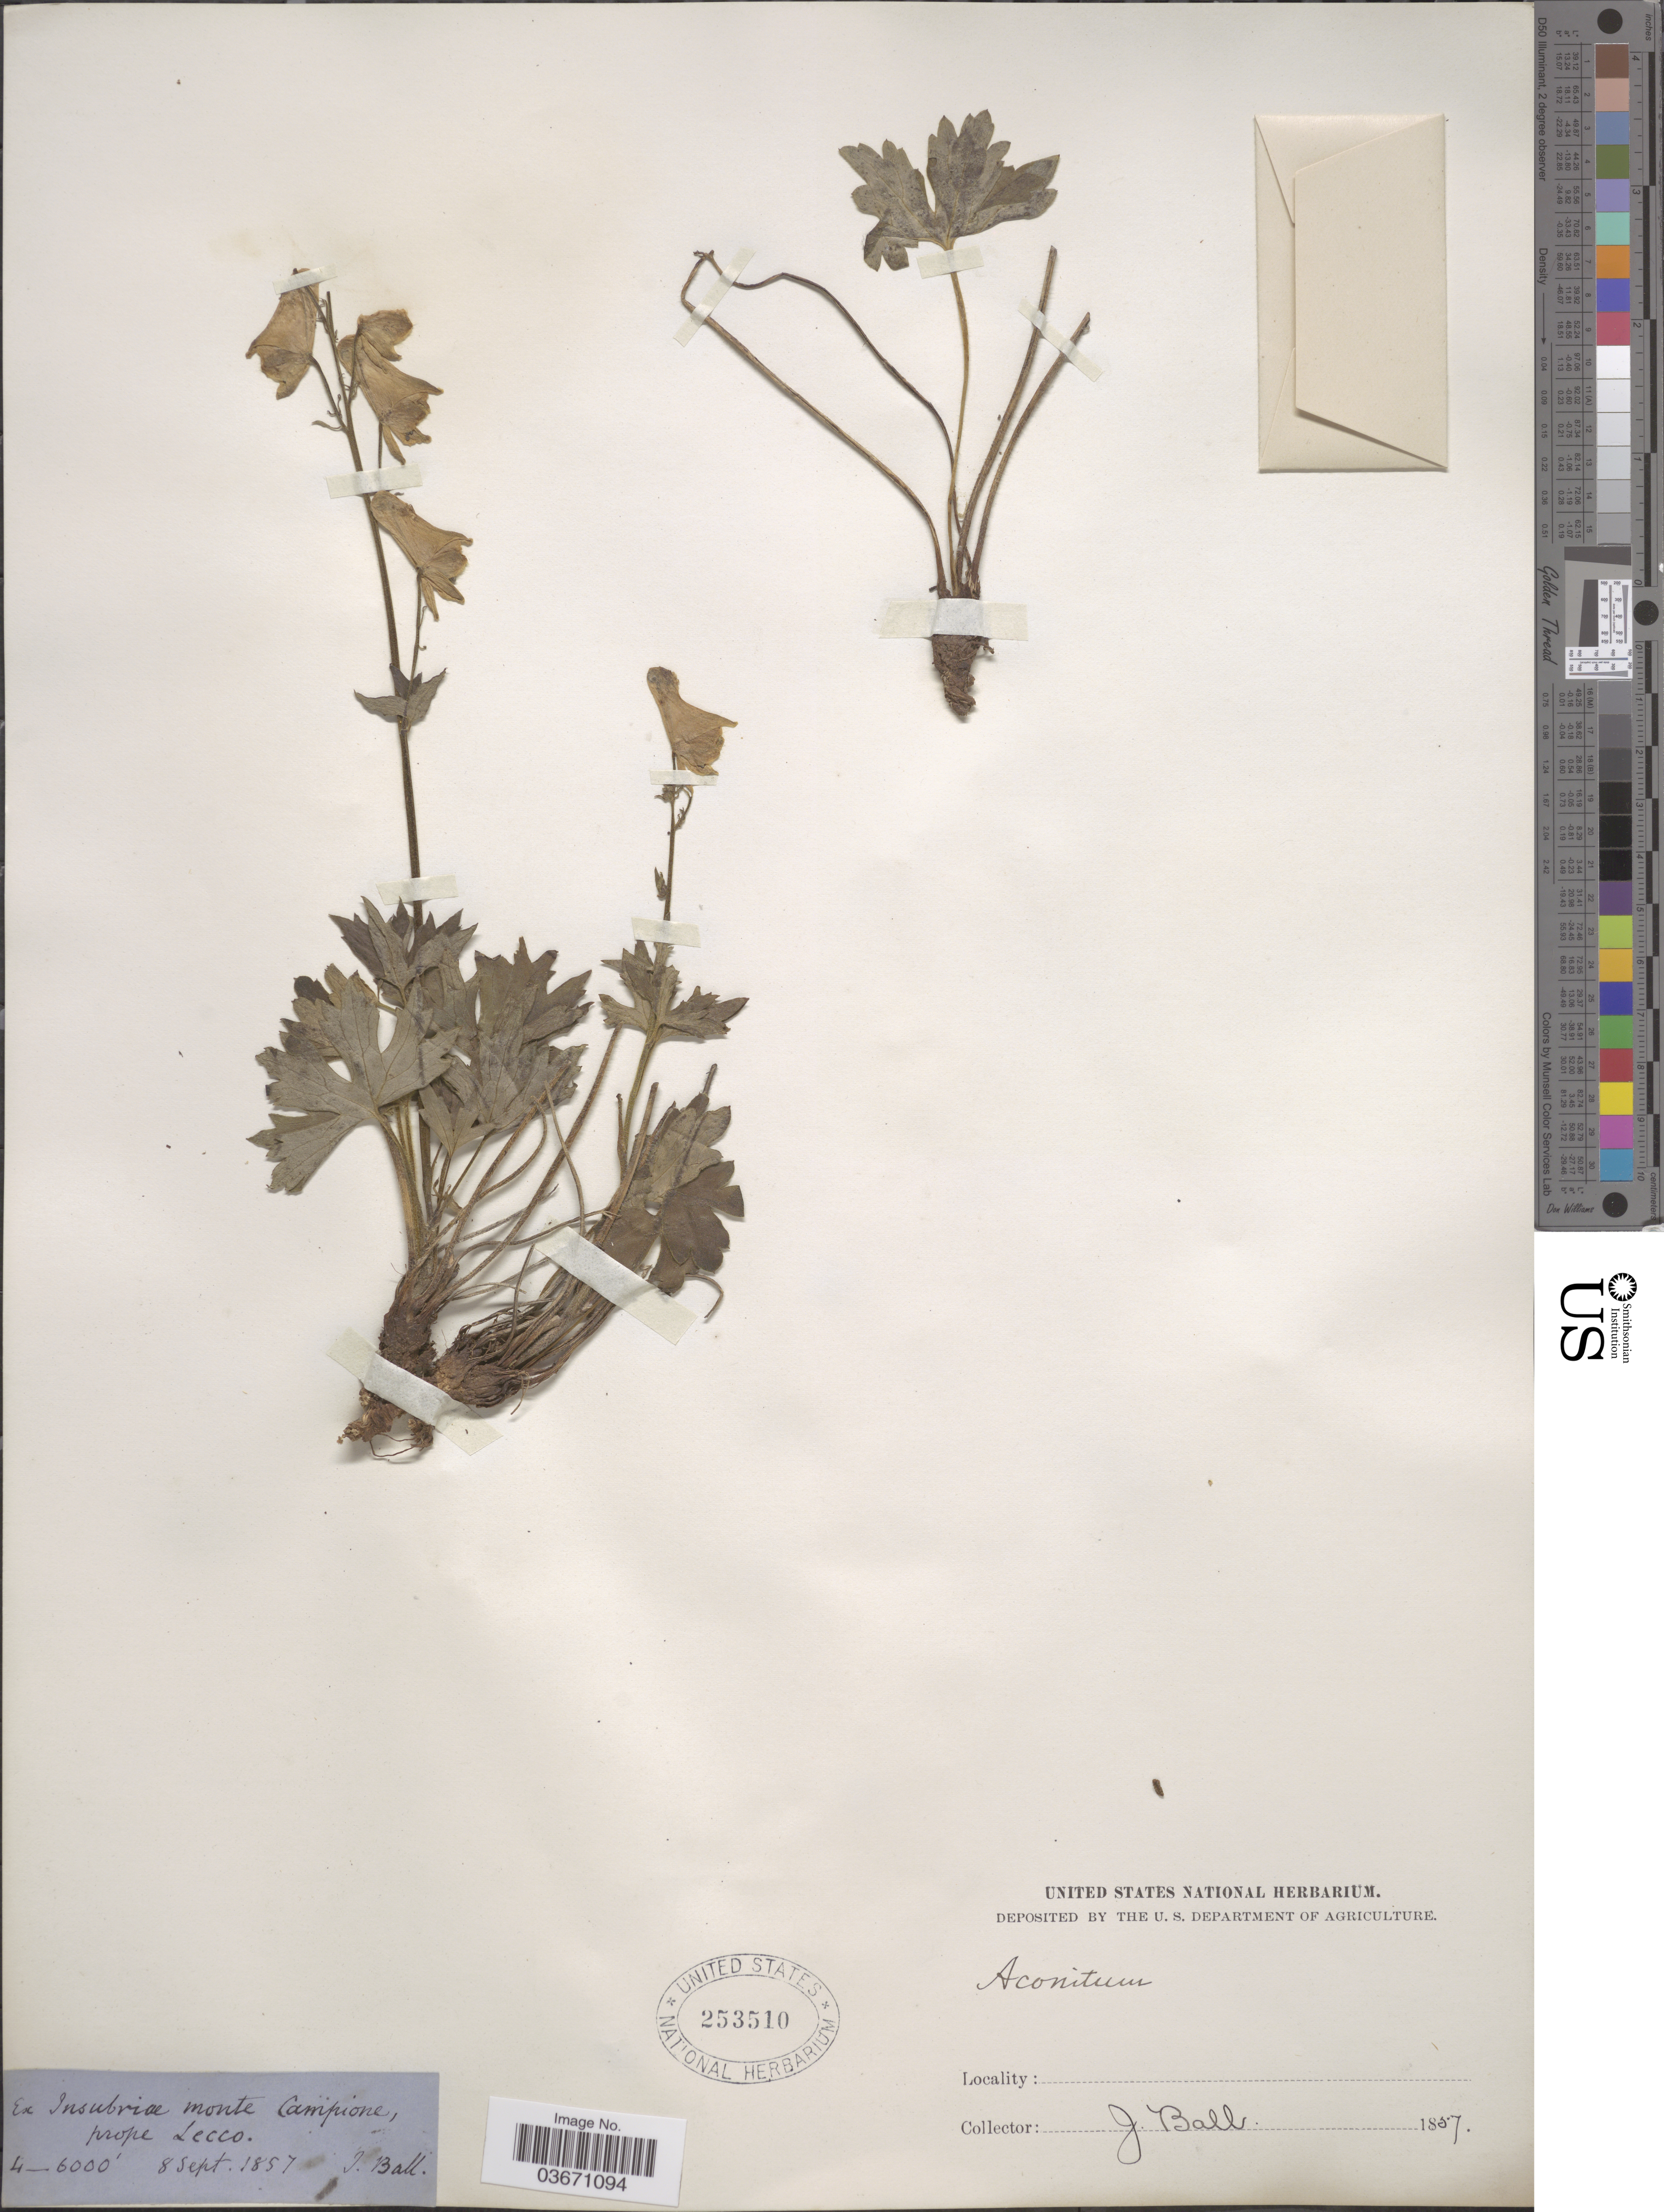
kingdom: Plantae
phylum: Tracheophyta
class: Magnoliopsida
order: Ranunculales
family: Ranunculaceae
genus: Aconitum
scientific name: Aconitum sp.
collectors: J. Ball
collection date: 1857-09-08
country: Italy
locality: Ex Insubria monte Campione, prope Lecco.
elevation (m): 1219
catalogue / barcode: US 253510